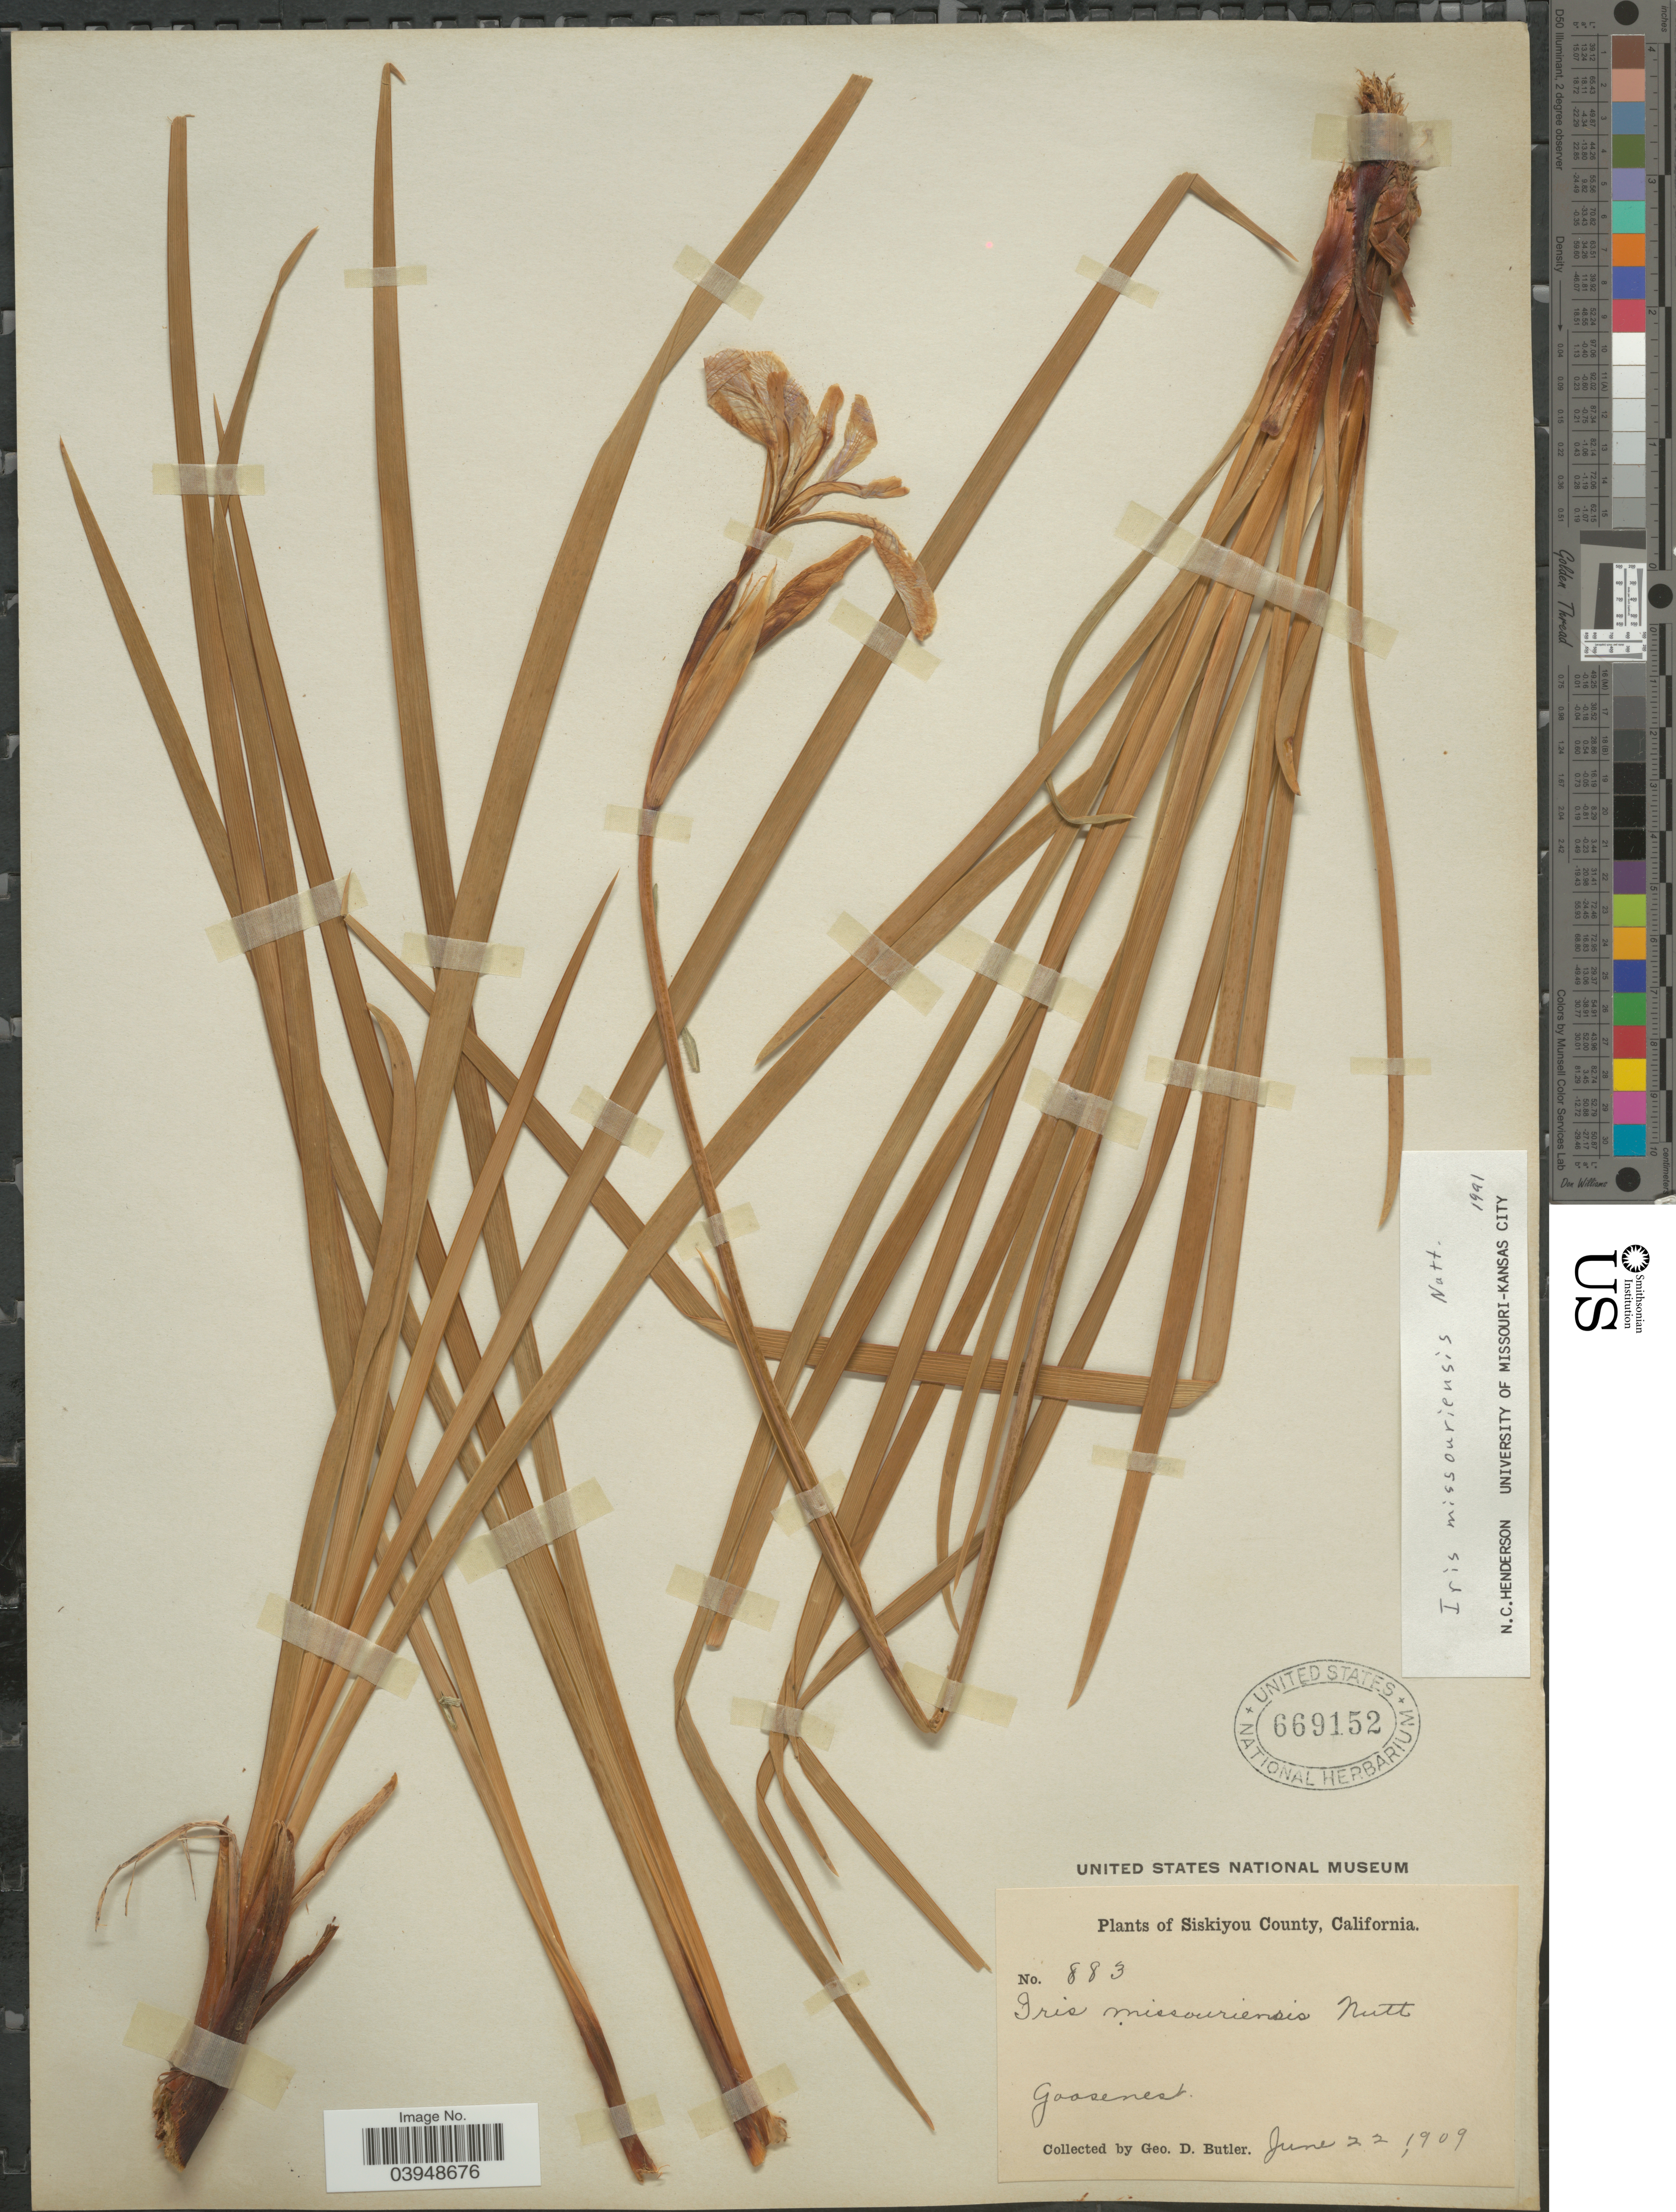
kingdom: Plantae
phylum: Tracheophyta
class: Liliopsida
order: Asparagales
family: Iridaceae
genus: Iris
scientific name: Iris missouriensis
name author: Nutt.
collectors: G. D. Butler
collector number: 883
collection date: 1909-06-22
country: United States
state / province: California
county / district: Siskiyou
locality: Siskiyou County. Goosenest.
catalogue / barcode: US 669152